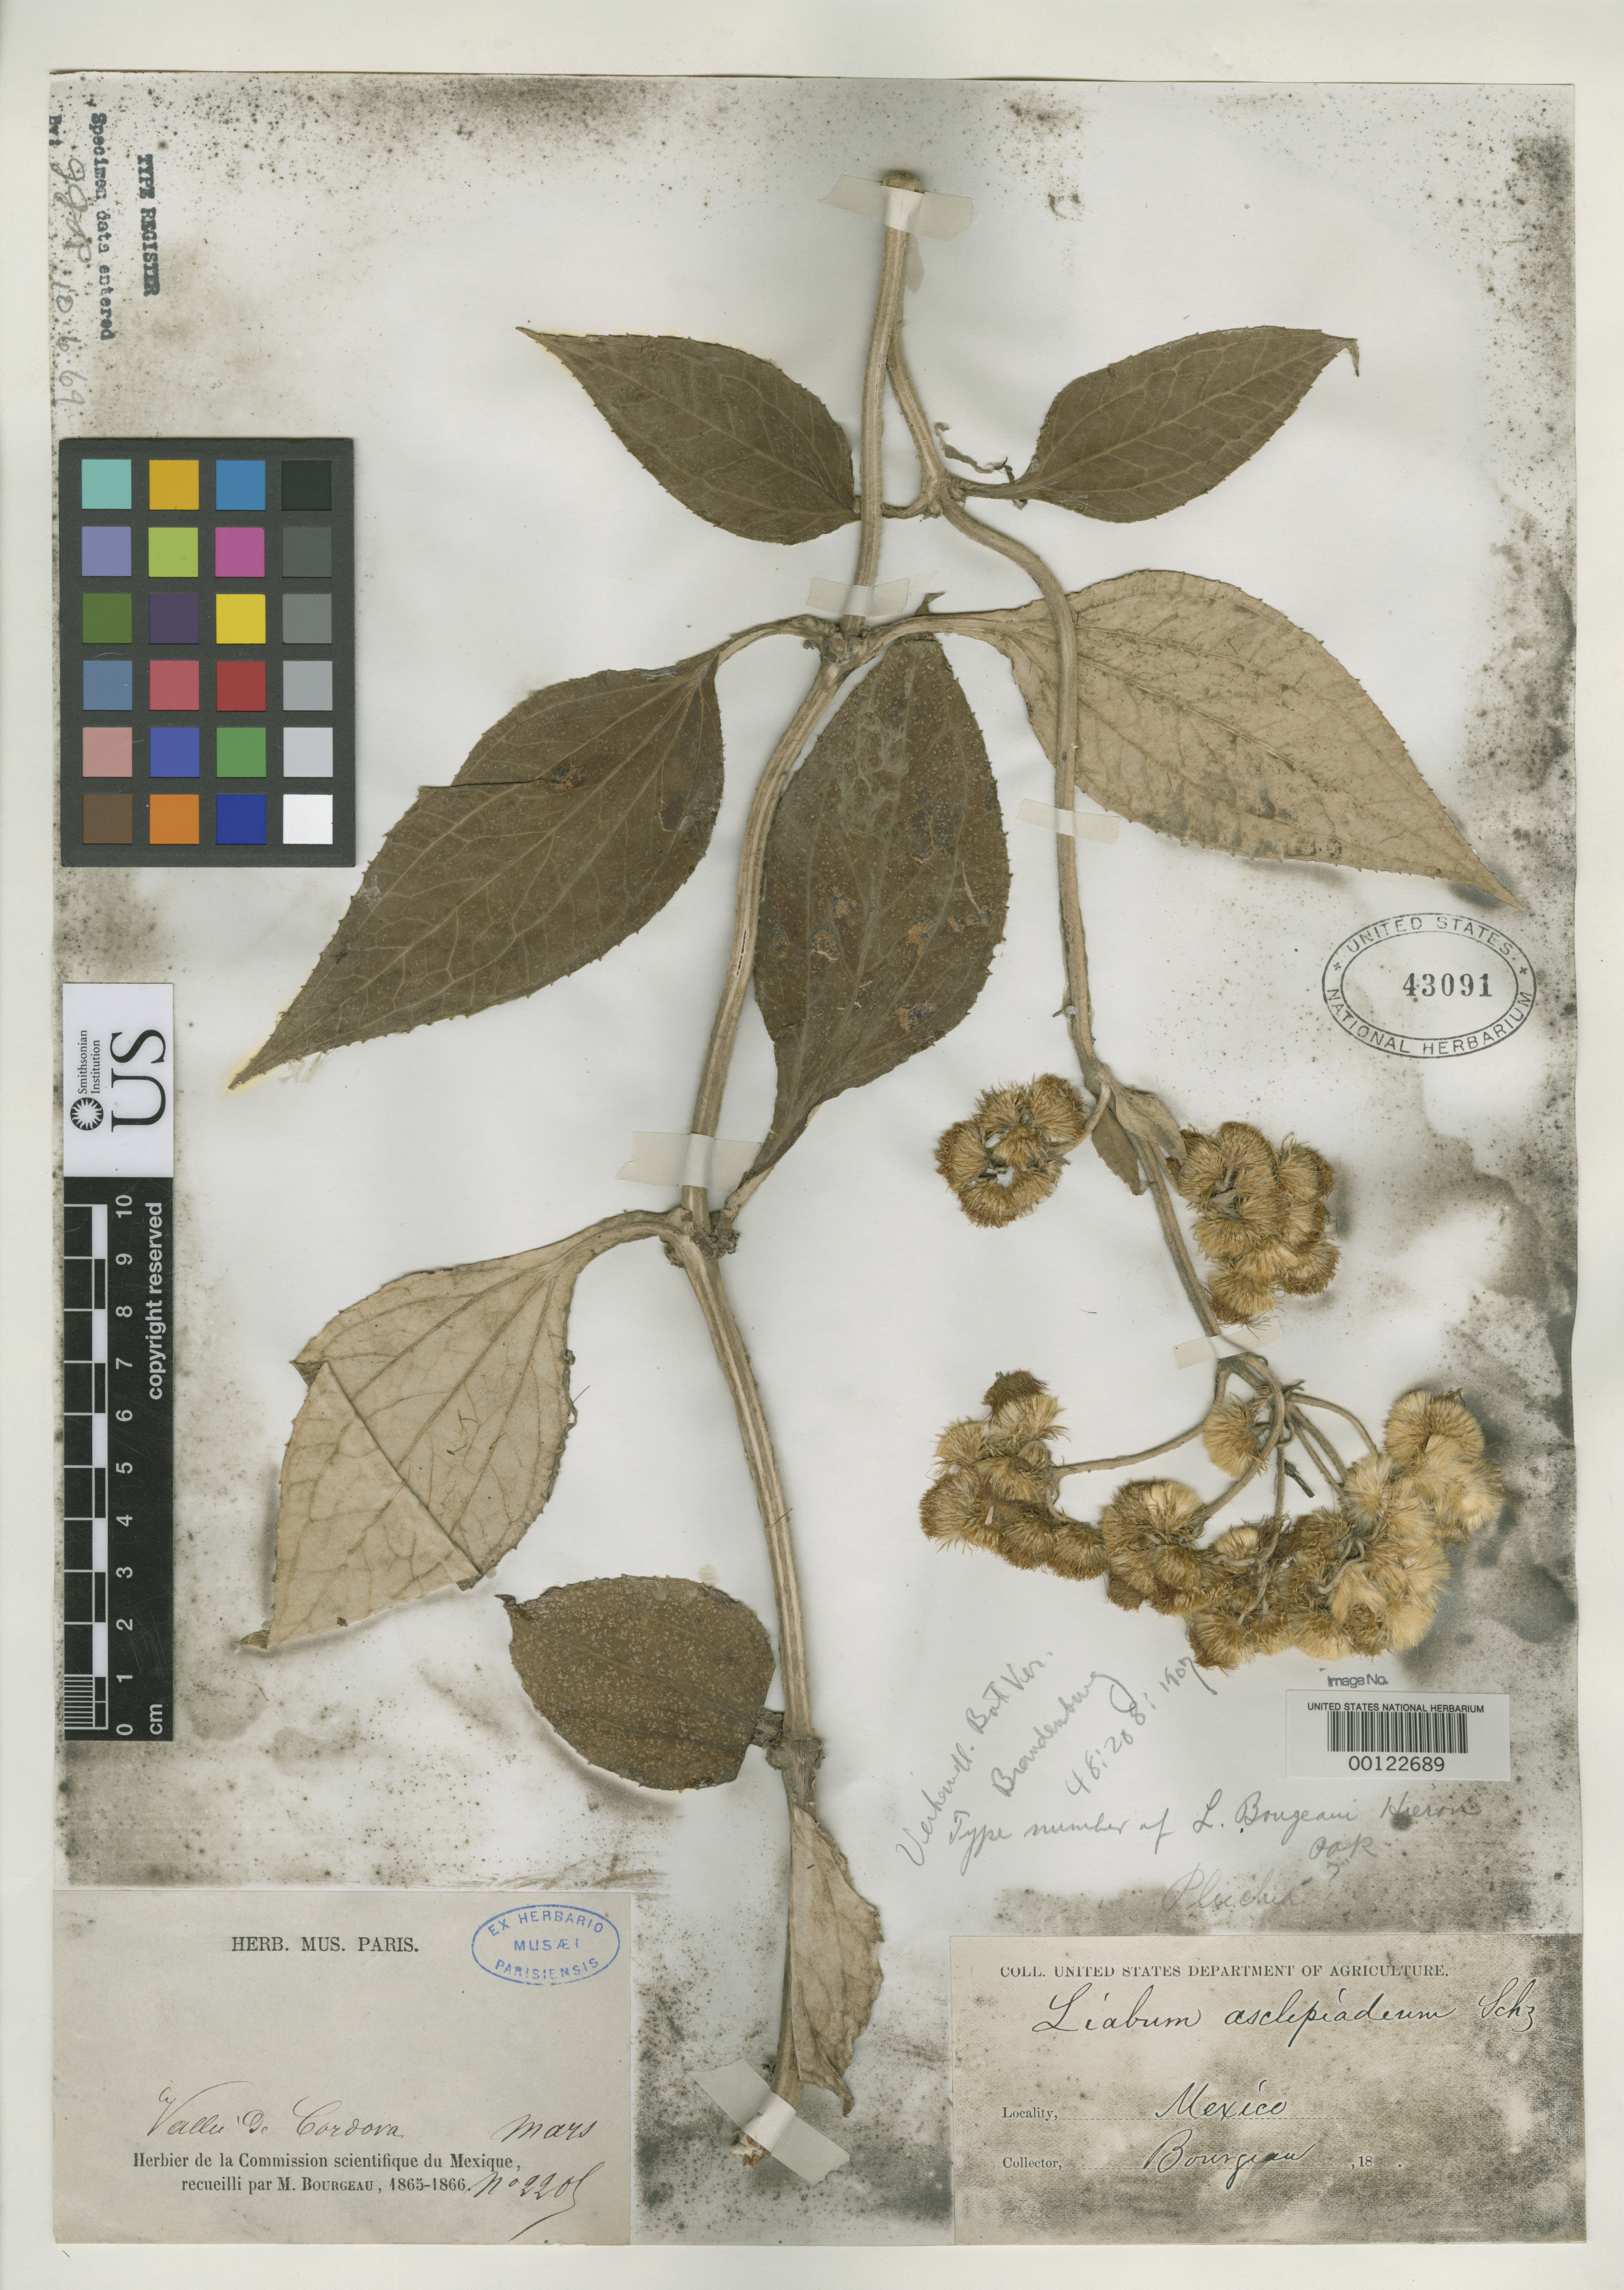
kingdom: Plantae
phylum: Tracheophyta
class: Magnoliopsida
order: Asterales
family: Asteraceae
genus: Liabum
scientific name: Liabum bourgeaui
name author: Hieron.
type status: Type Collection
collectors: E. Bourgeau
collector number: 2208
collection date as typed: Mar 1865 or -- Mar 1866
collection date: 1865-03 or 1866-03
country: Mexico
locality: Córdoba Valley.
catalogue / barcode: US 43091